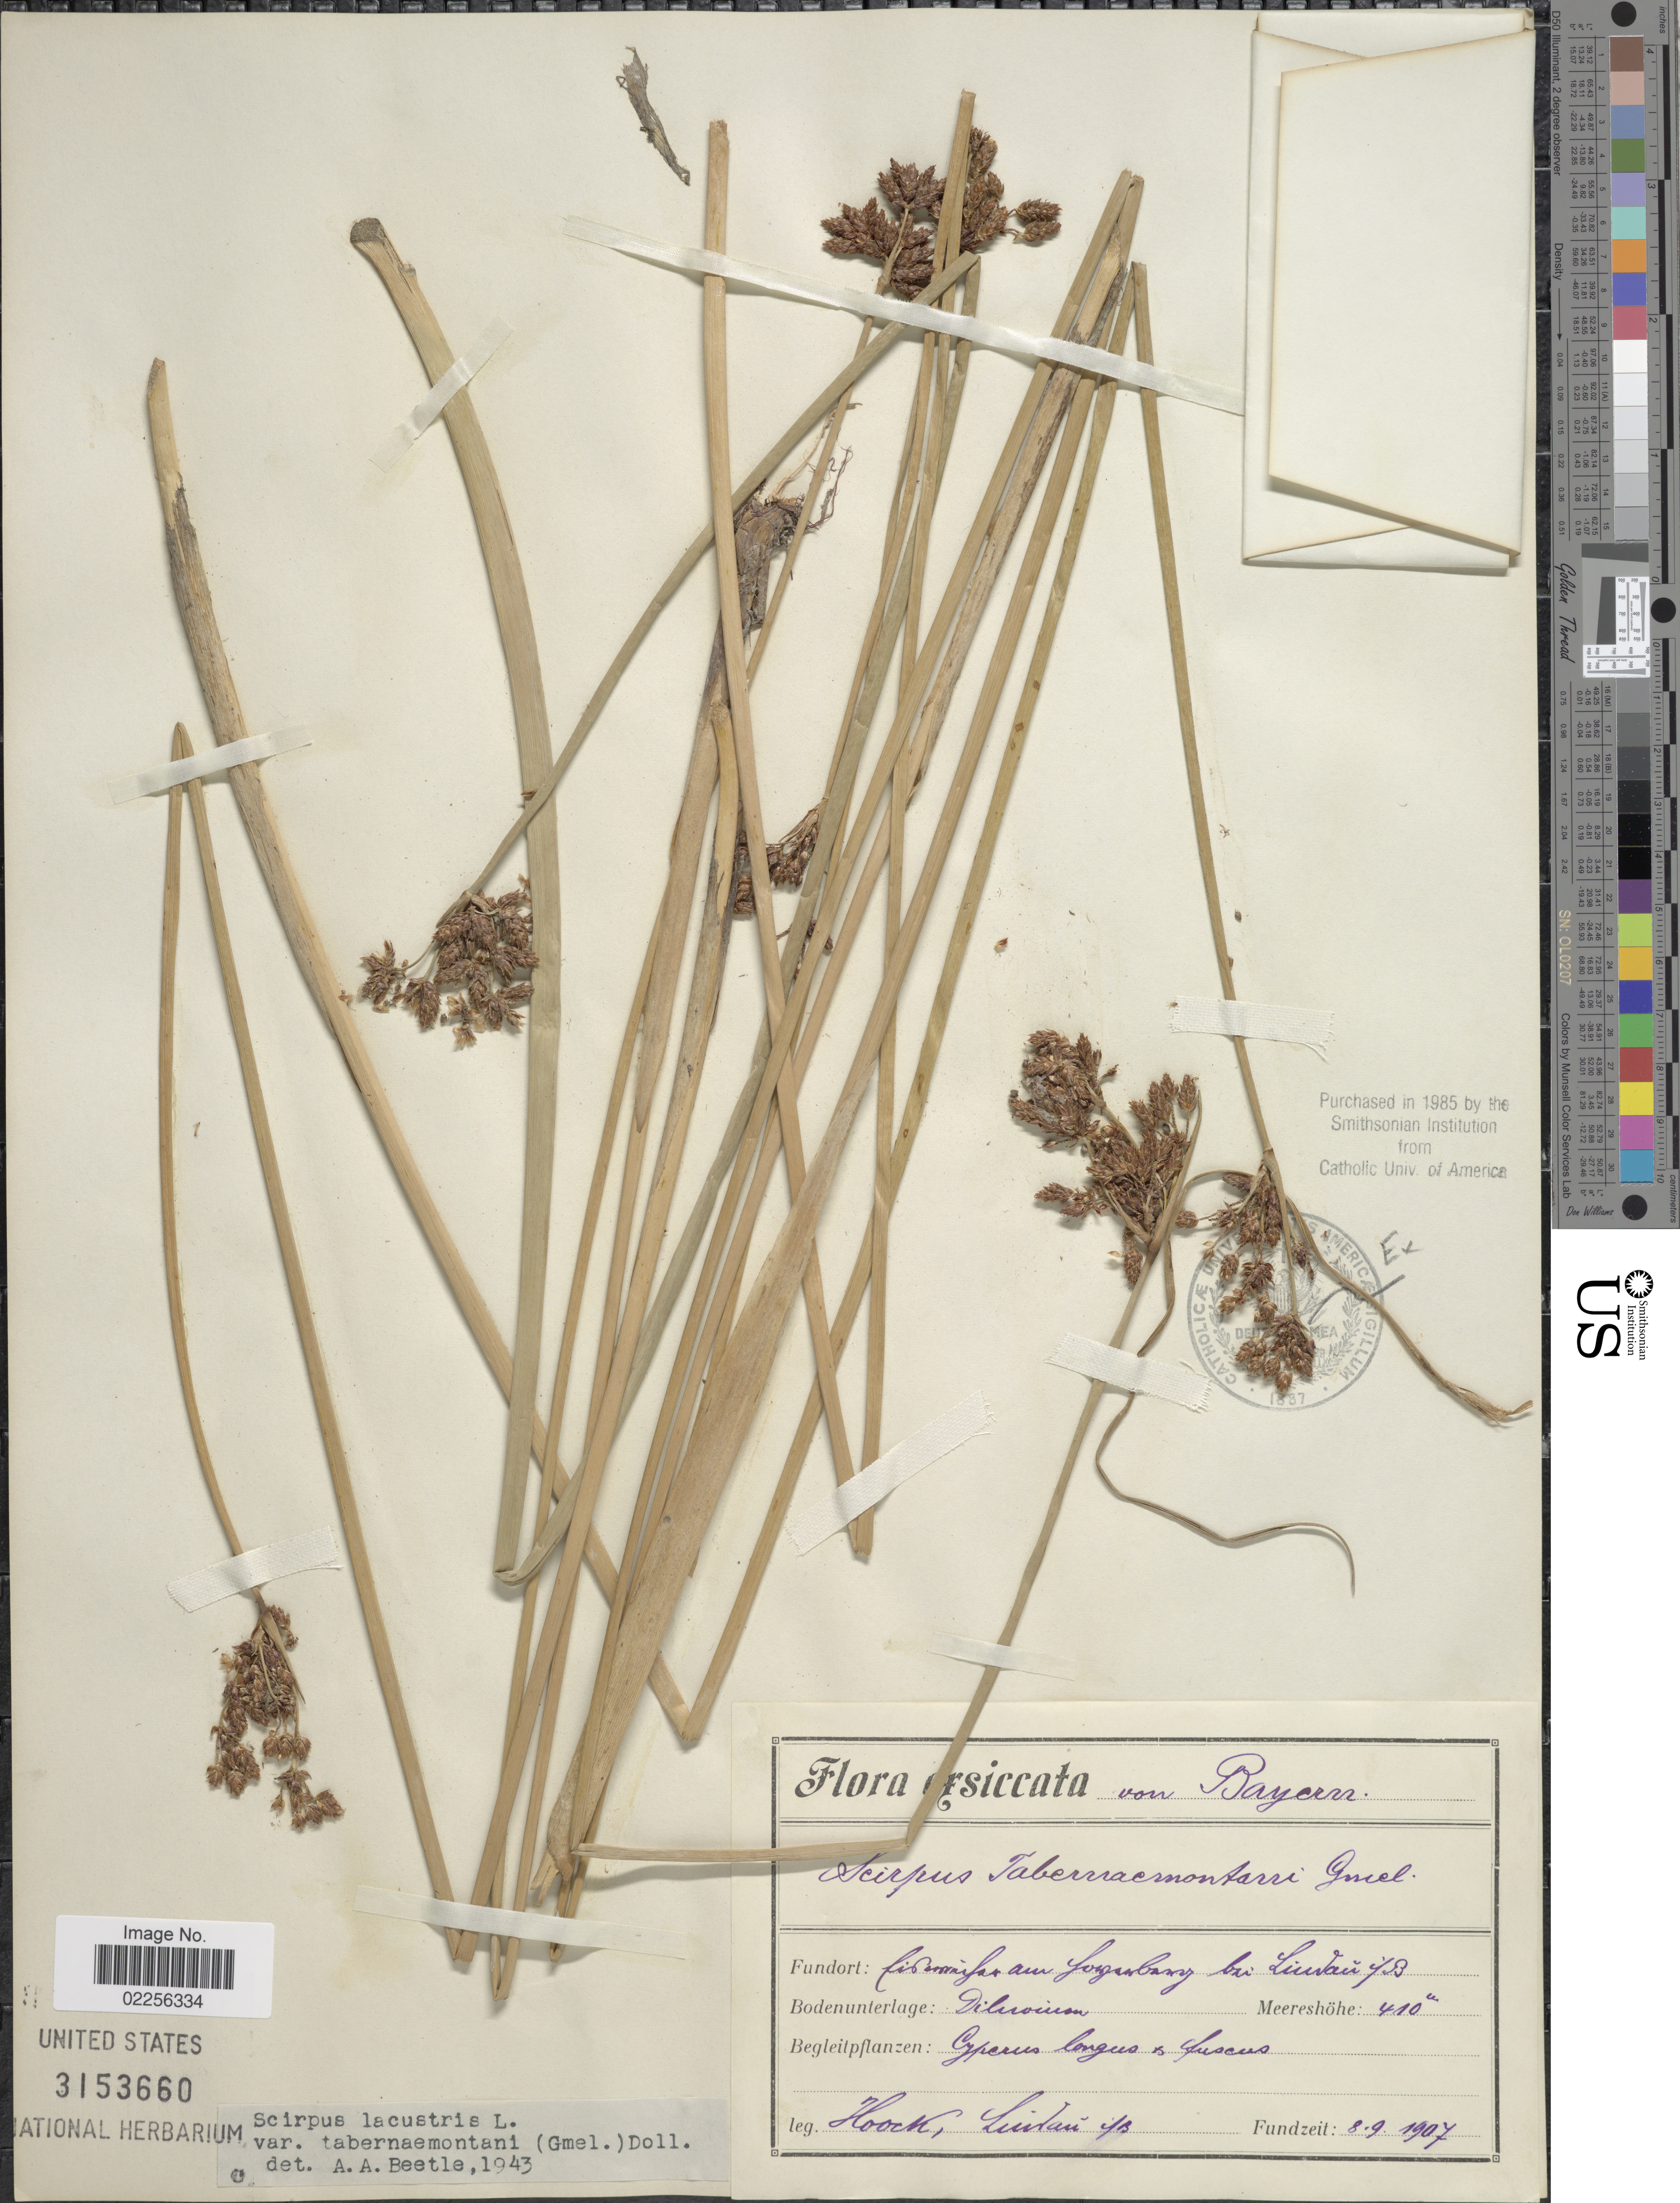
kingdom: Plantae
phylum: Tracheophyta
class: Liliopsida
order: Poales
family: Cyperaceae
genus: Schoenoplectus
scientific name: Schoenoplectus lacustris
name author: (L.) Palla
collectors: -. Hoock & Lindan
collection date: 1907-09-08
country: Germany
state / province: Bayern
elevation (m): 410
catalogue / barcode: US 3153660